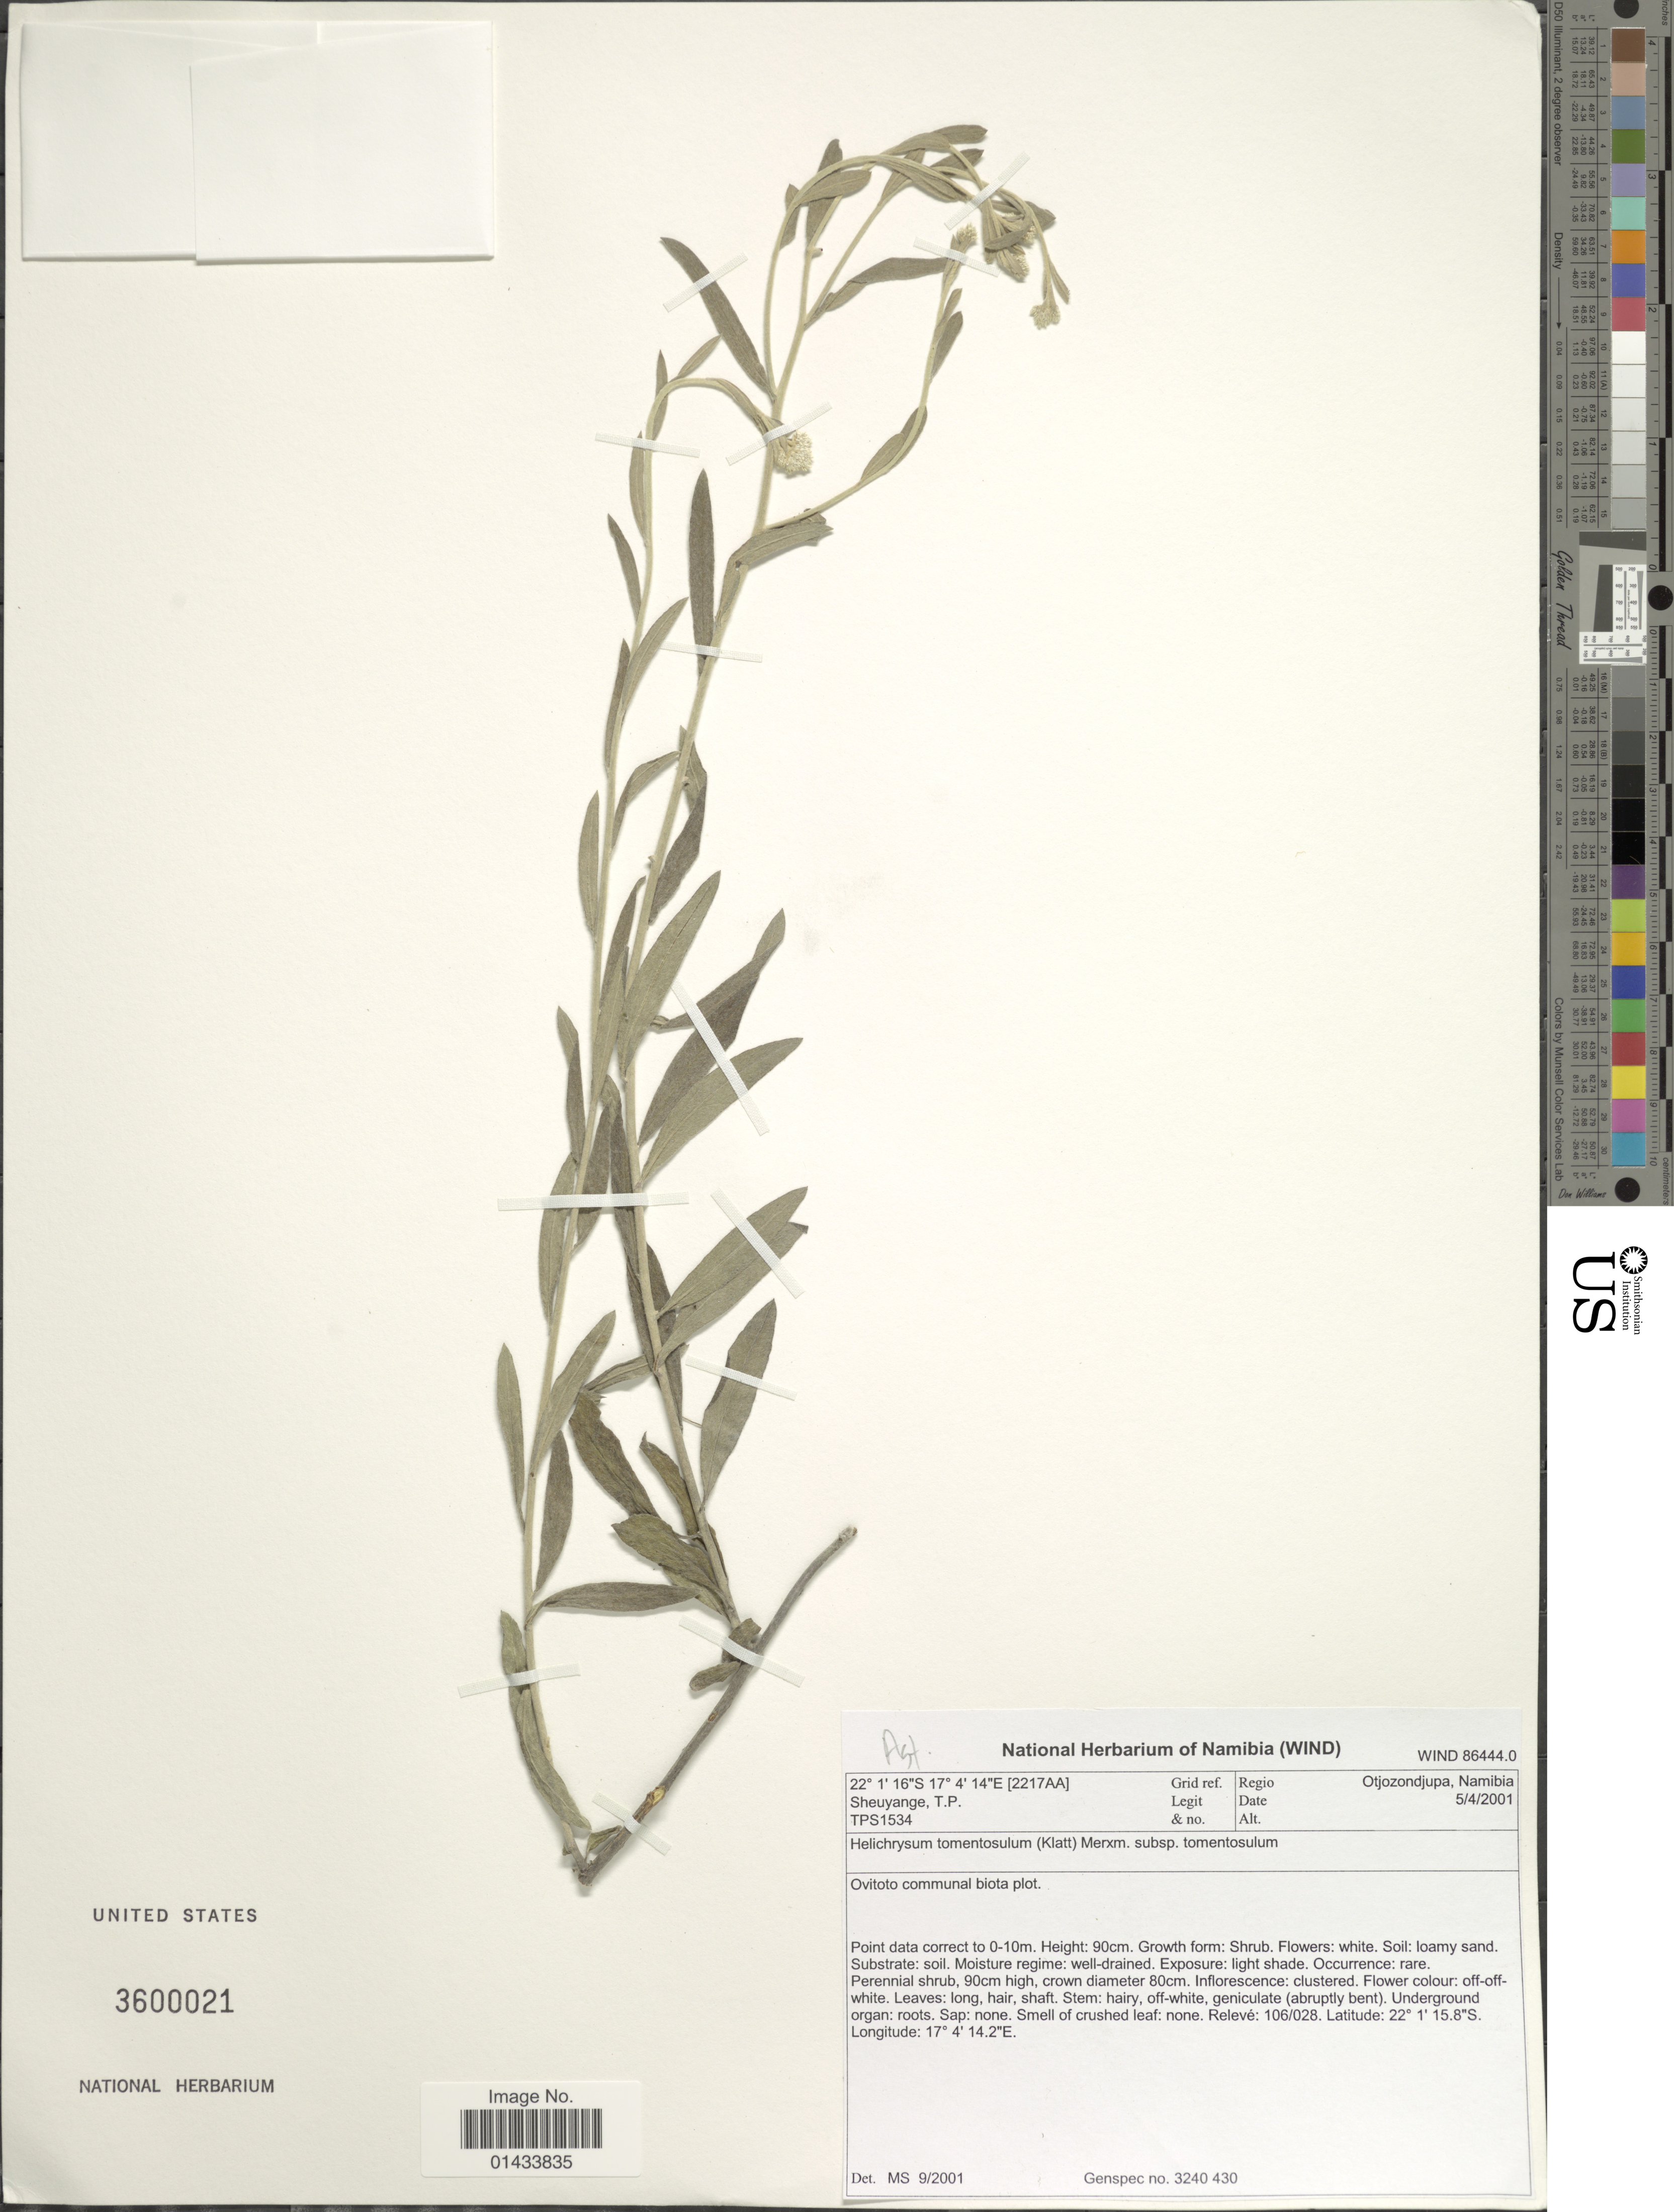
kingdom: Plantae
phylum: Tracheophyta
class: Magnoliopsida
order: Asterales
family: Asteraceae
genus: Helichrysum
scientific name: Helichrysum tomentosulum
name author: (Klatt) Merxm.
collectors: T. Sheuyange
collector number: TPS1534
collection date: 2001-04-05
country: Namibia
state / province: Otjozondjupa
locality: Regio Otjozondjupa, Namibia, Grid. ref. [2217AA], Ovitoto communal biota plot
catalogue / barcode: US 3600021